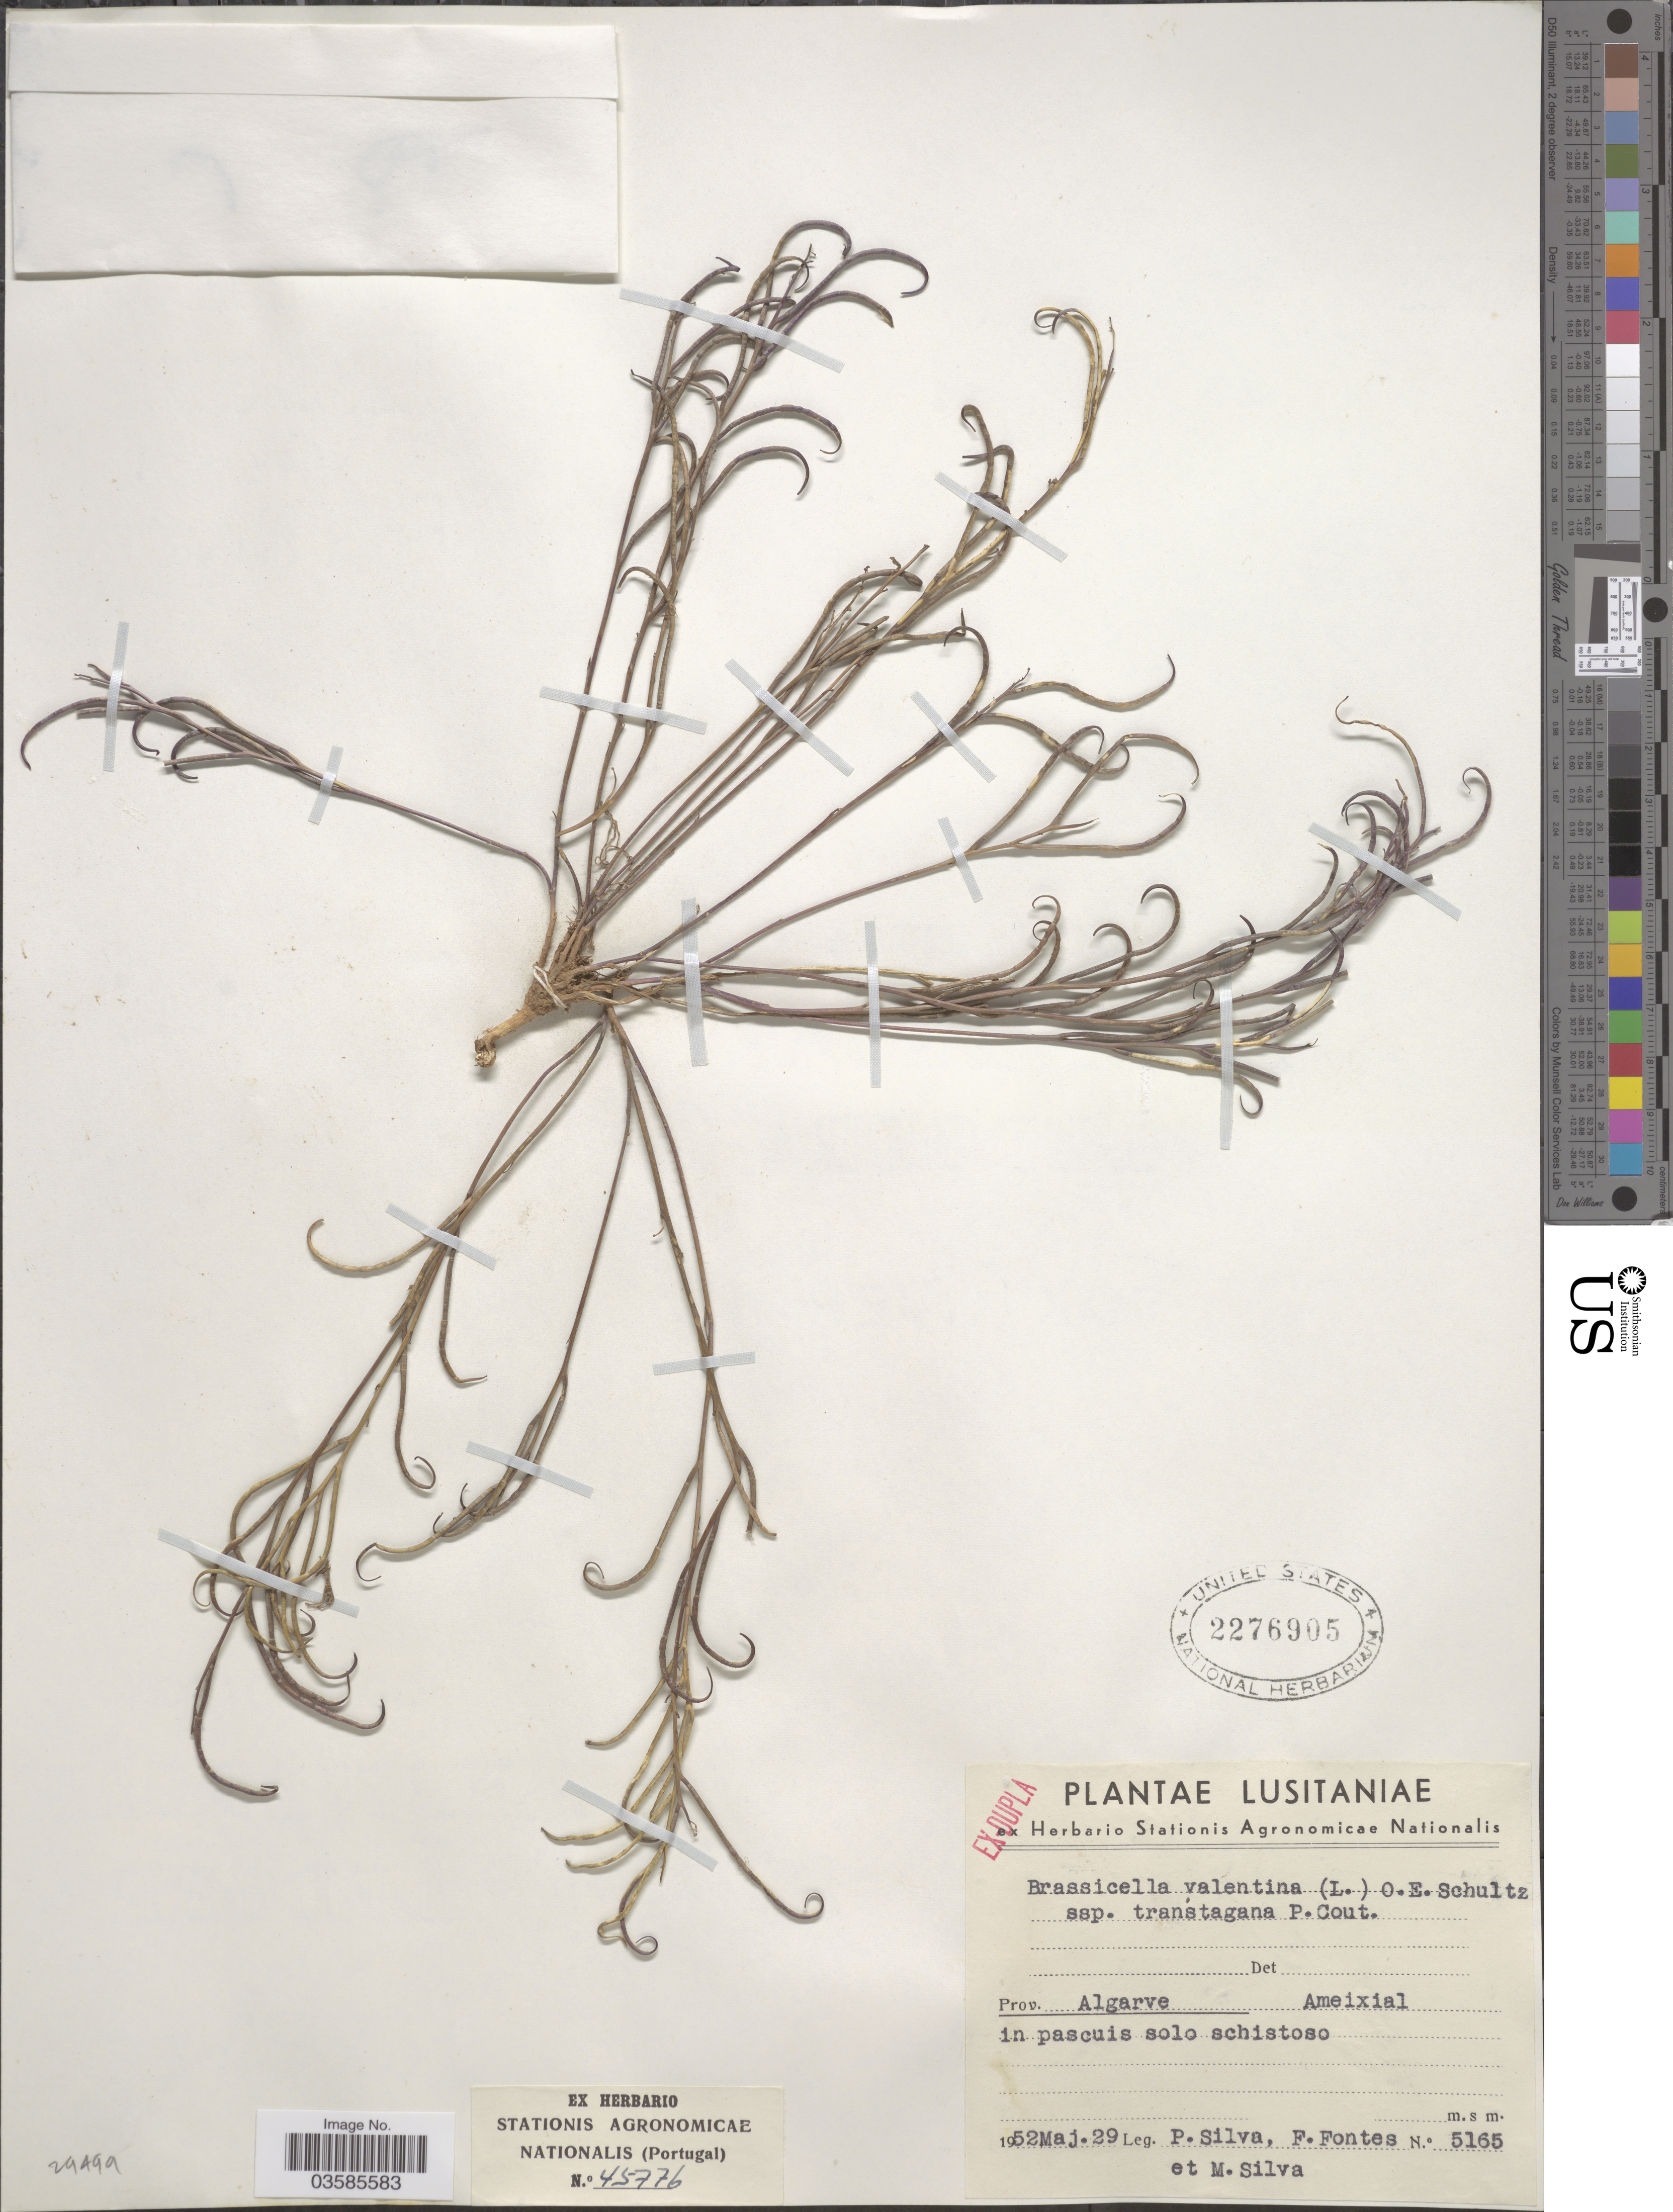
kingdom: Plantae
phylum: Tracheophyta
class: Magnoliopsida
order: Brassicales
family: Brassicaceae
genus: Brassica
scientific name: Brassica valentina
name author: (Loefl. ex L.) DC.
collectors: P. Silva, Fontes, F. & M. Silva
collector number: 5165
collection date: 1952-05-29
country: Portugal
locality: Lusitaniae; Prov. Algarve, Ameixial.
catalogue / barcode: US 2276905